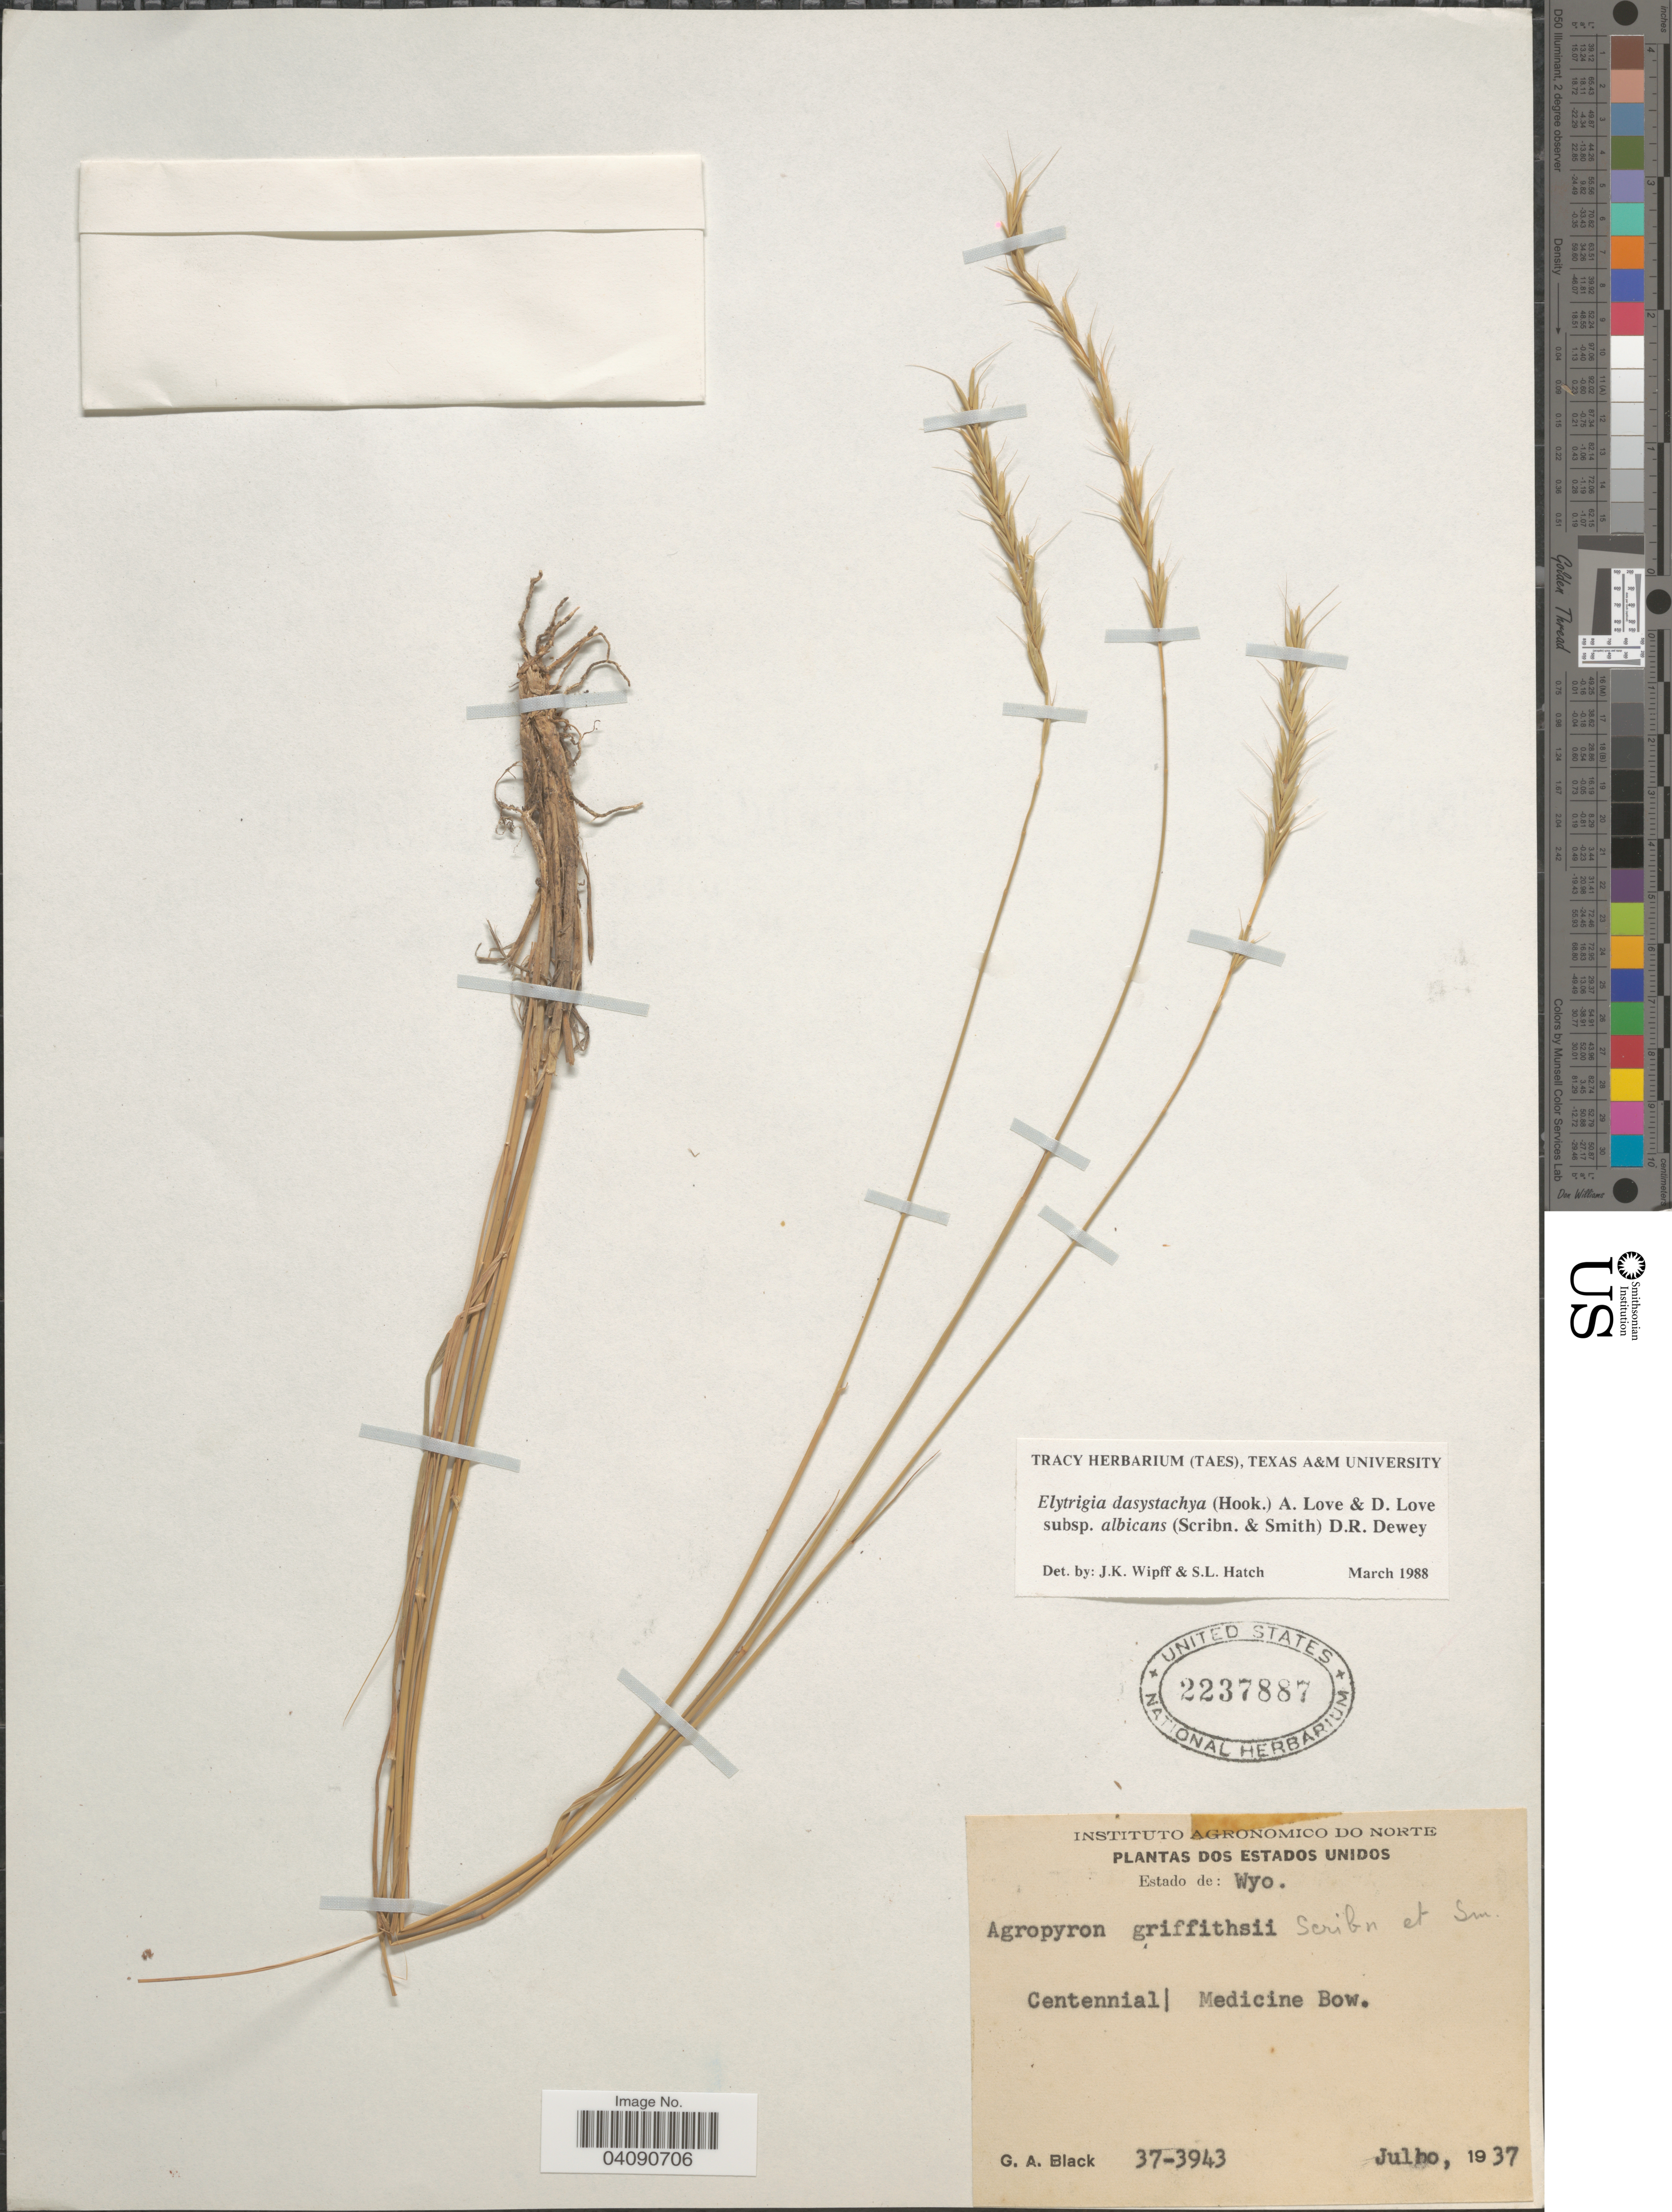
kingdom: Plantae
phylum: Tracheophyta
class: Liliopsida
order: Poales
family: Poaceae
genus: Elymus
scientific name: Elymus albicans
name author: (Scribn. & J.G. Sm.) Á. Löve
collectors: G. A. Black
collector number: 37-3943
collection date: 1937-07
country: United States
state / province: Wyoming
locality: Centennial. Medicine Bow.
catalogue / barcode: US 2237887